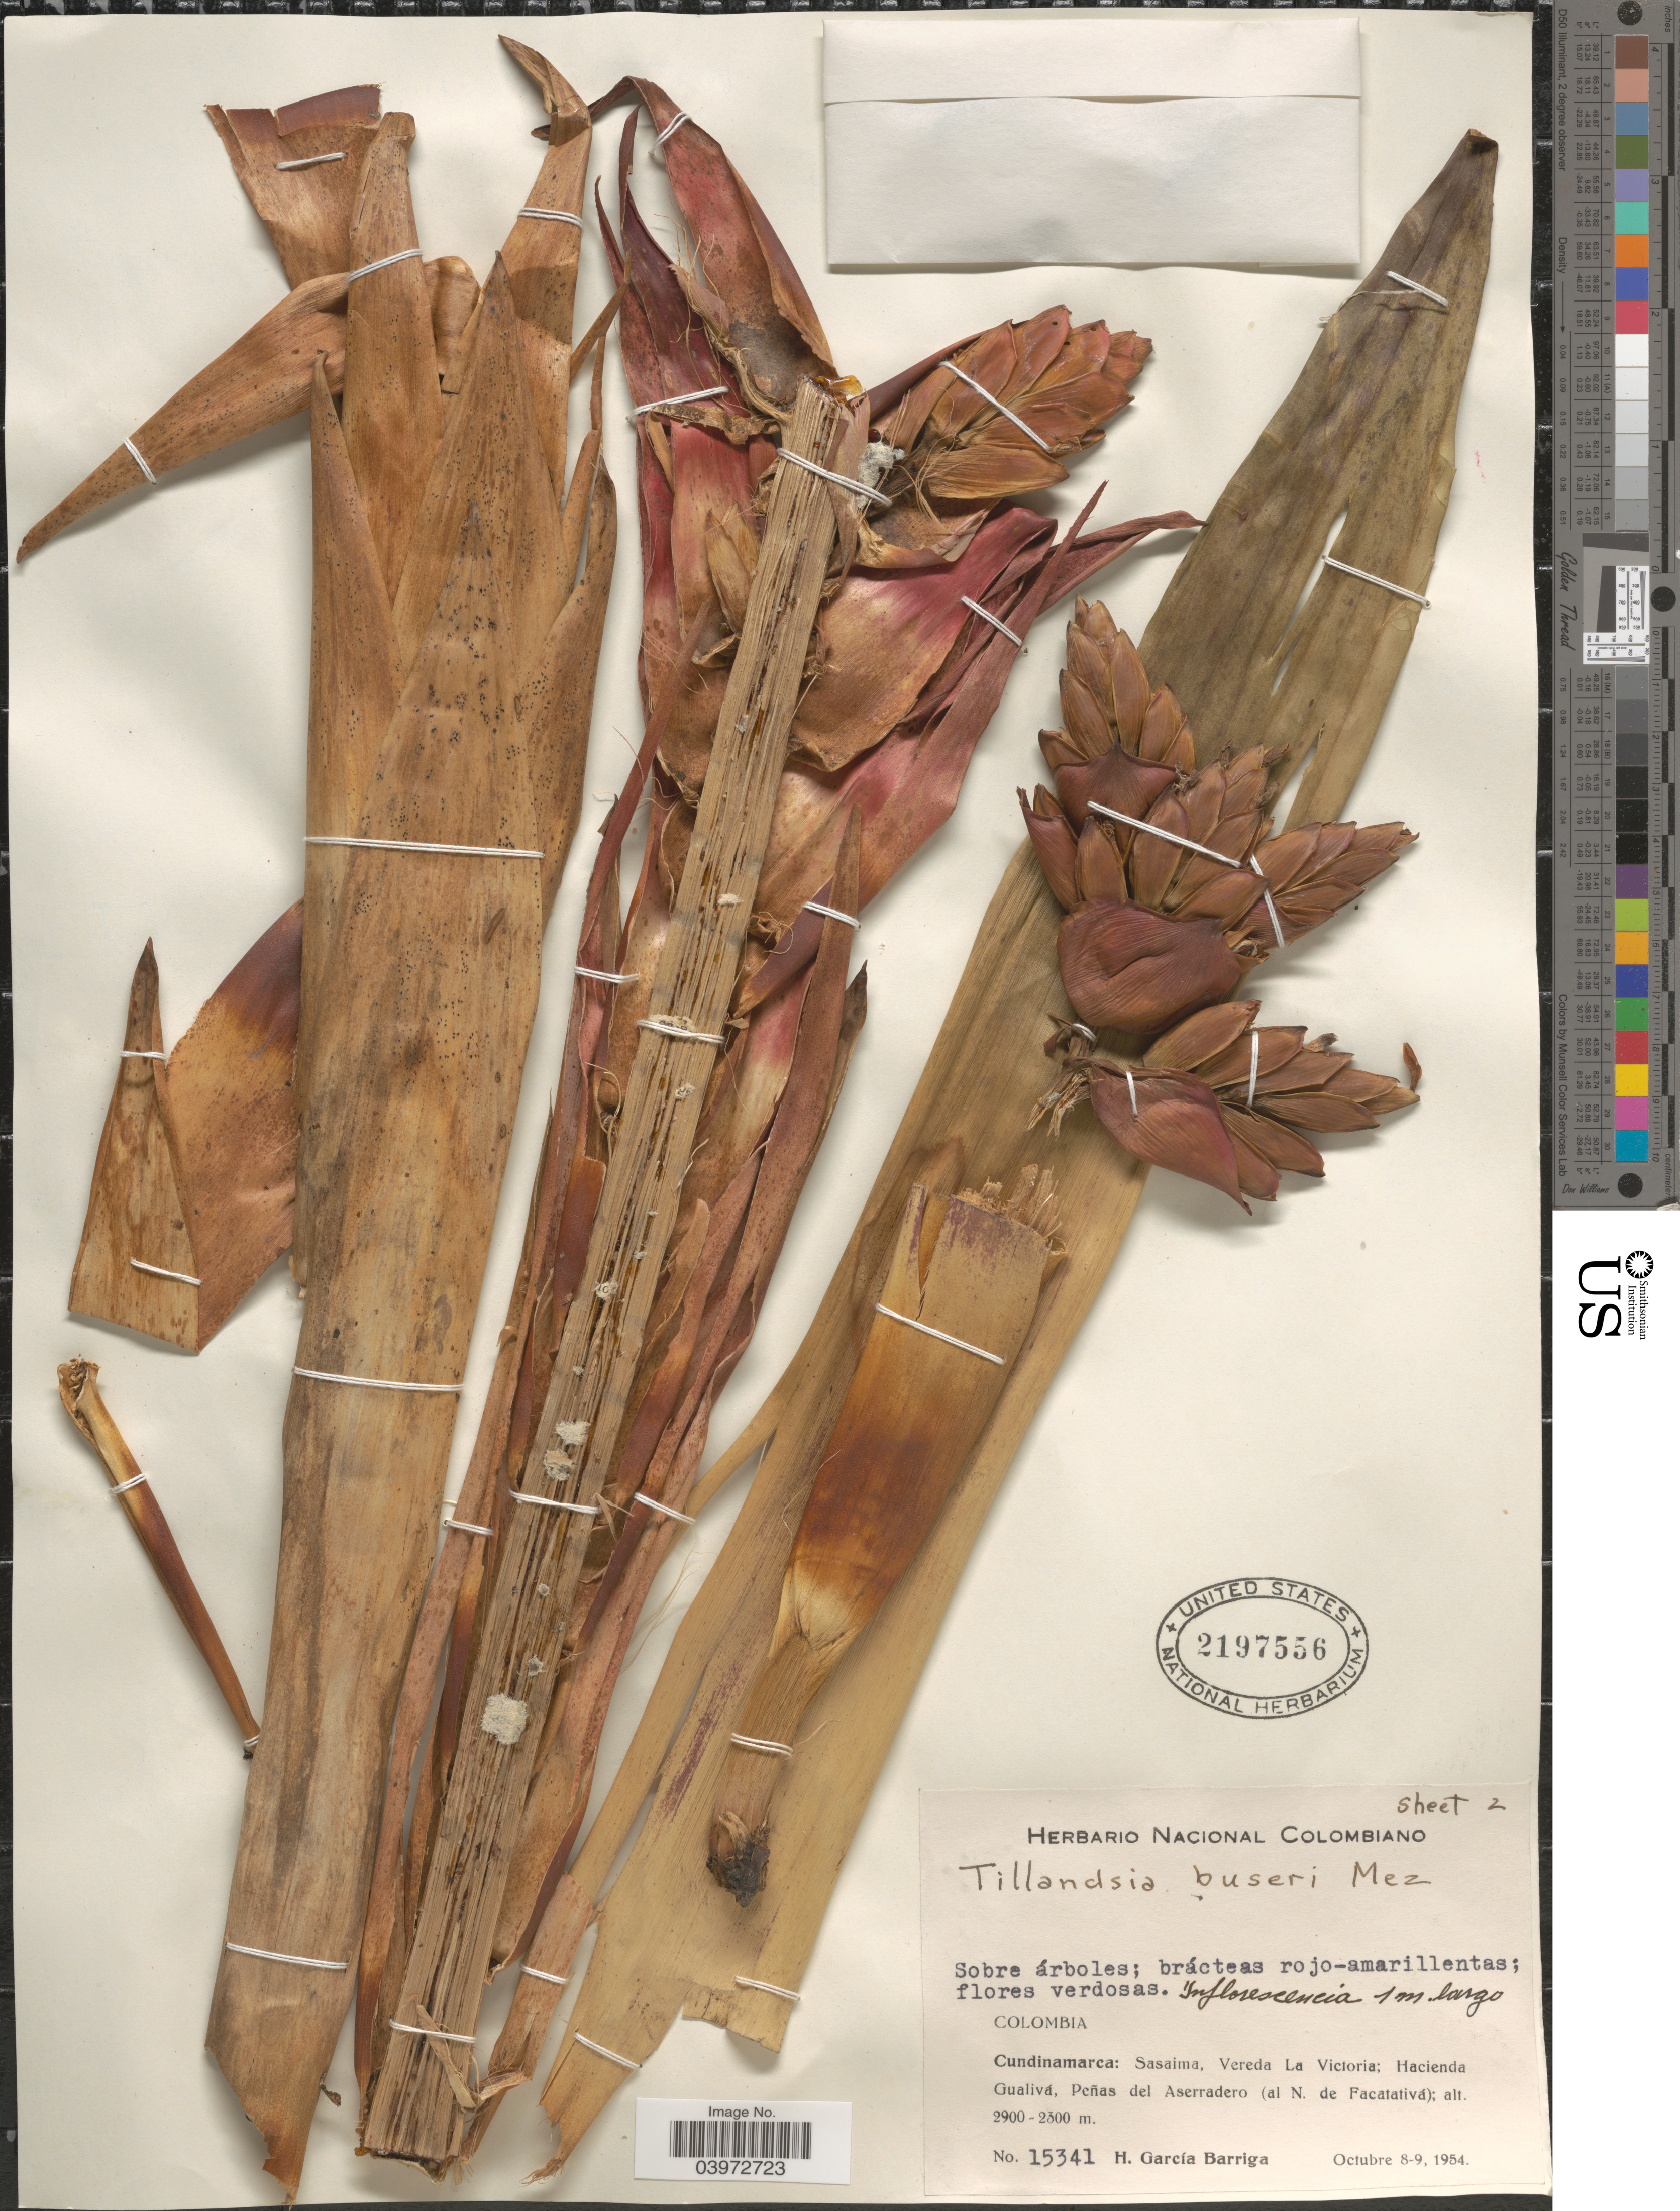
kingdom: Plantae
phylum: Tracheophyta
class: Liliopsida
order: Poales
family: Bromeliaceae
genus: Tillandsia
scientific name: Tillandsia buseri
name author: Mez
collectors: H. García Barriga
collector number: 15341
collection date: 1954-10-08/1954-10-09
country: Colombia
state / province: Cundinamarca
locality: Sasaima, Vereda La Victoria: Hacienda Gualivá, Peñas del Aserradero (al N. de Facatativá).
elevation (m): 2300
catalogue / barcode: US 2197556